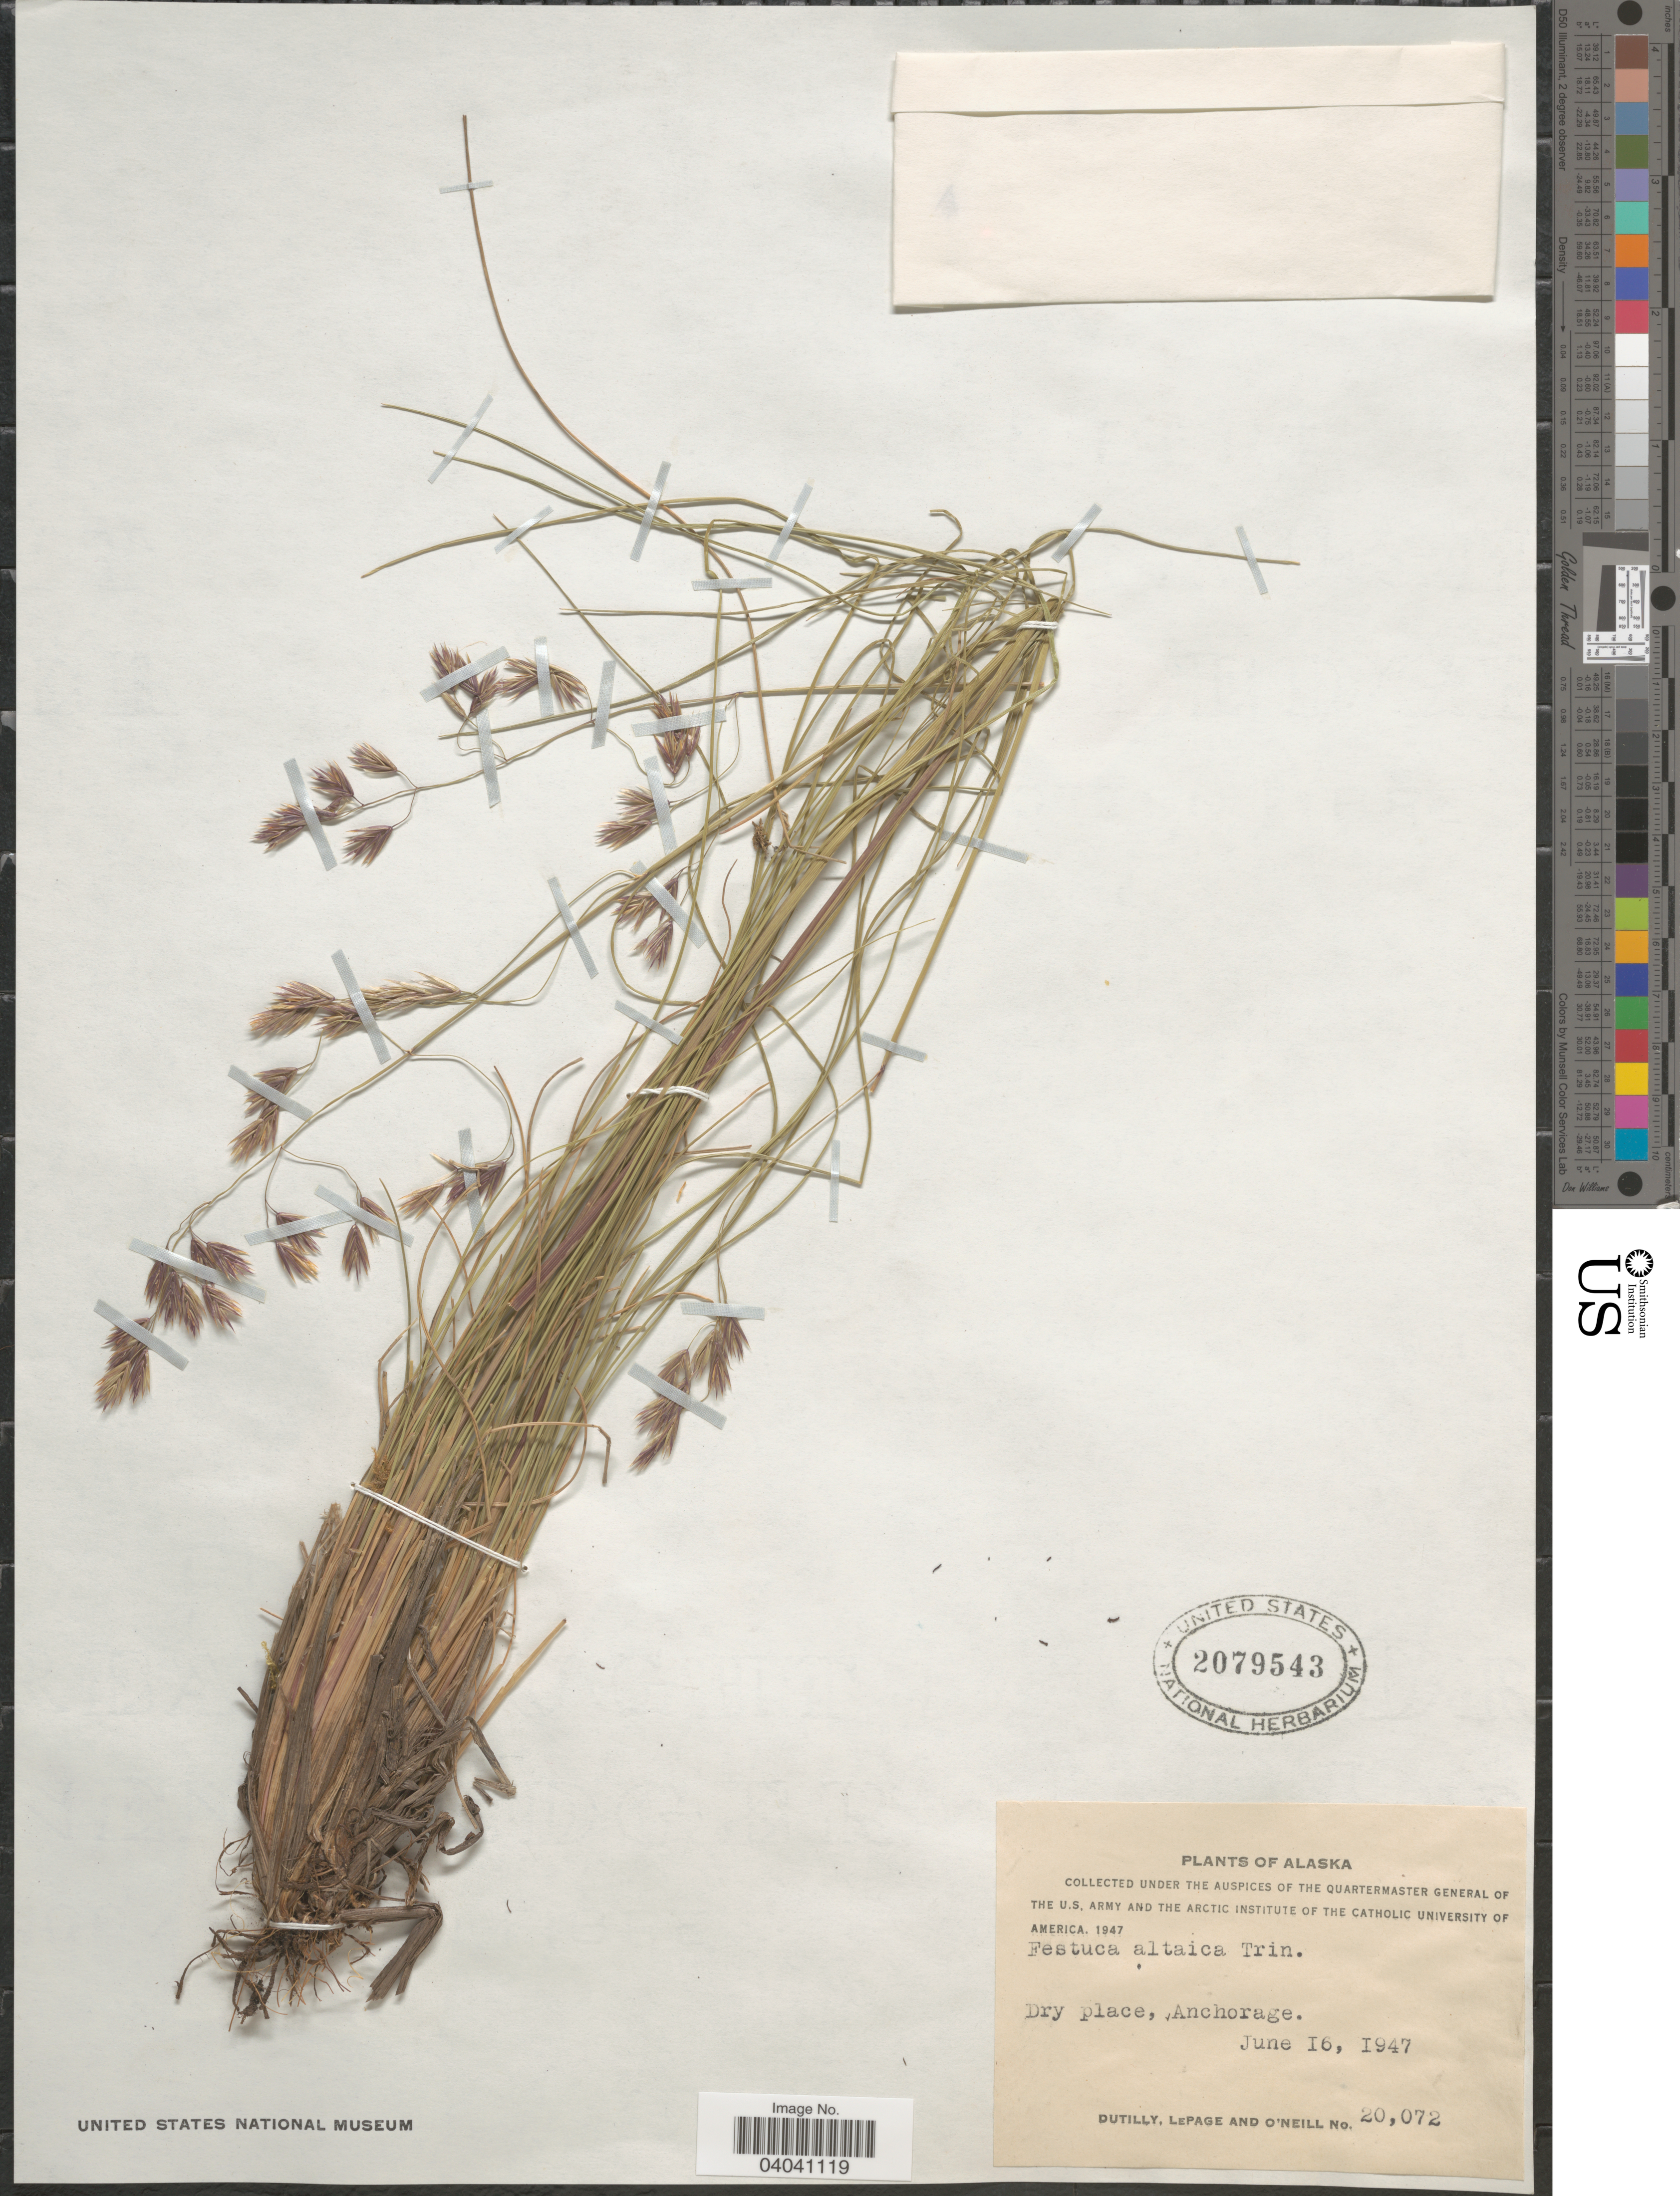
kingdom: Plantae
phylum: Tracheophyta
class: Liliopsida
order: Poales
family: Poaceae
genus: Festuca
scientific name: Festuca altaica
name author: Trin.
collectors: -. Dutilly, -. LePage & O' Neill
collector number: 20072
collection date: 1947-06-16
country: United States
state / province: Alaska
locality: Dry place, Anchorage.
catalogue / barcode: US 2079543